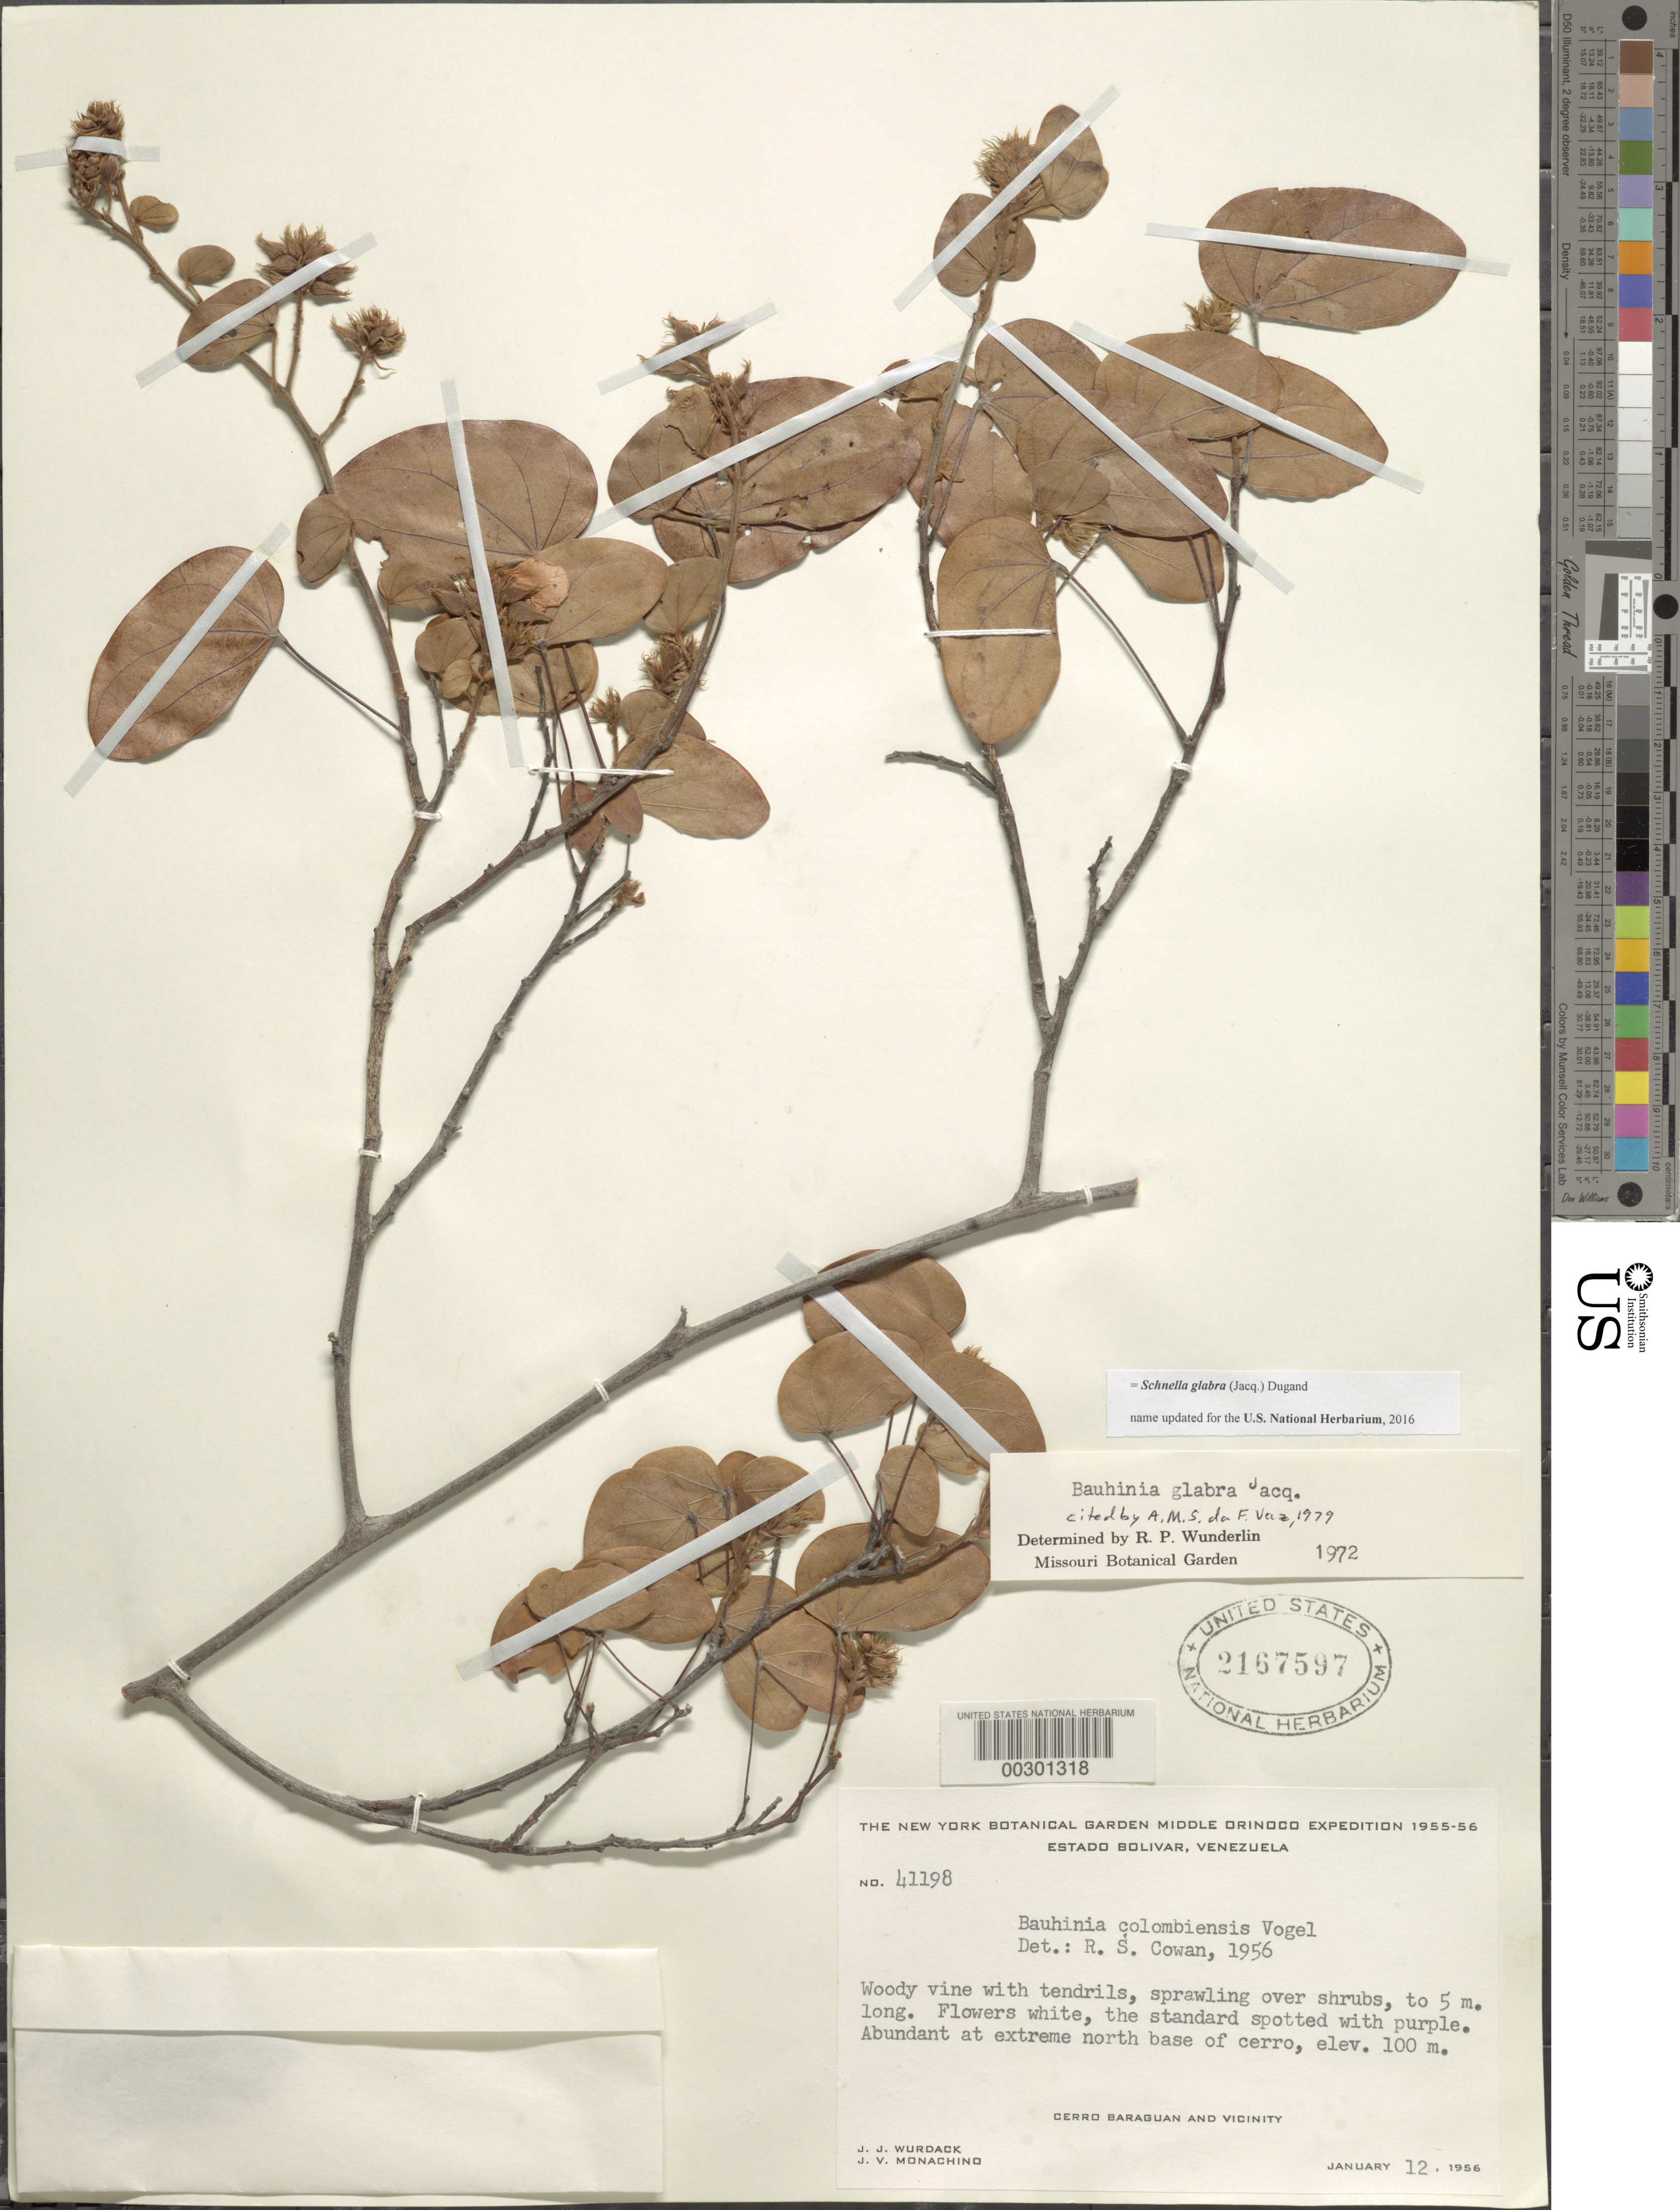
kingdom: Plantae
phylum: Tracheophyta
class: Magnoliopsida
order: Fabales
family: Fabaceae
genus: Schnella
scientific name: Schnella glabra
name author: (Jacq.) Dugand G.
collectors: J. J. Wurdack & J. V. Monachino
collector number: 41198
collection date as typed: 12 Jan 1956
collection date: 1956-01-12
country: Venezuela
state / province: Bolivar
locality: N base of cerro, cerro baraguan and vicinity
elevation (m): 100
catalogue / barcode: US 2167597